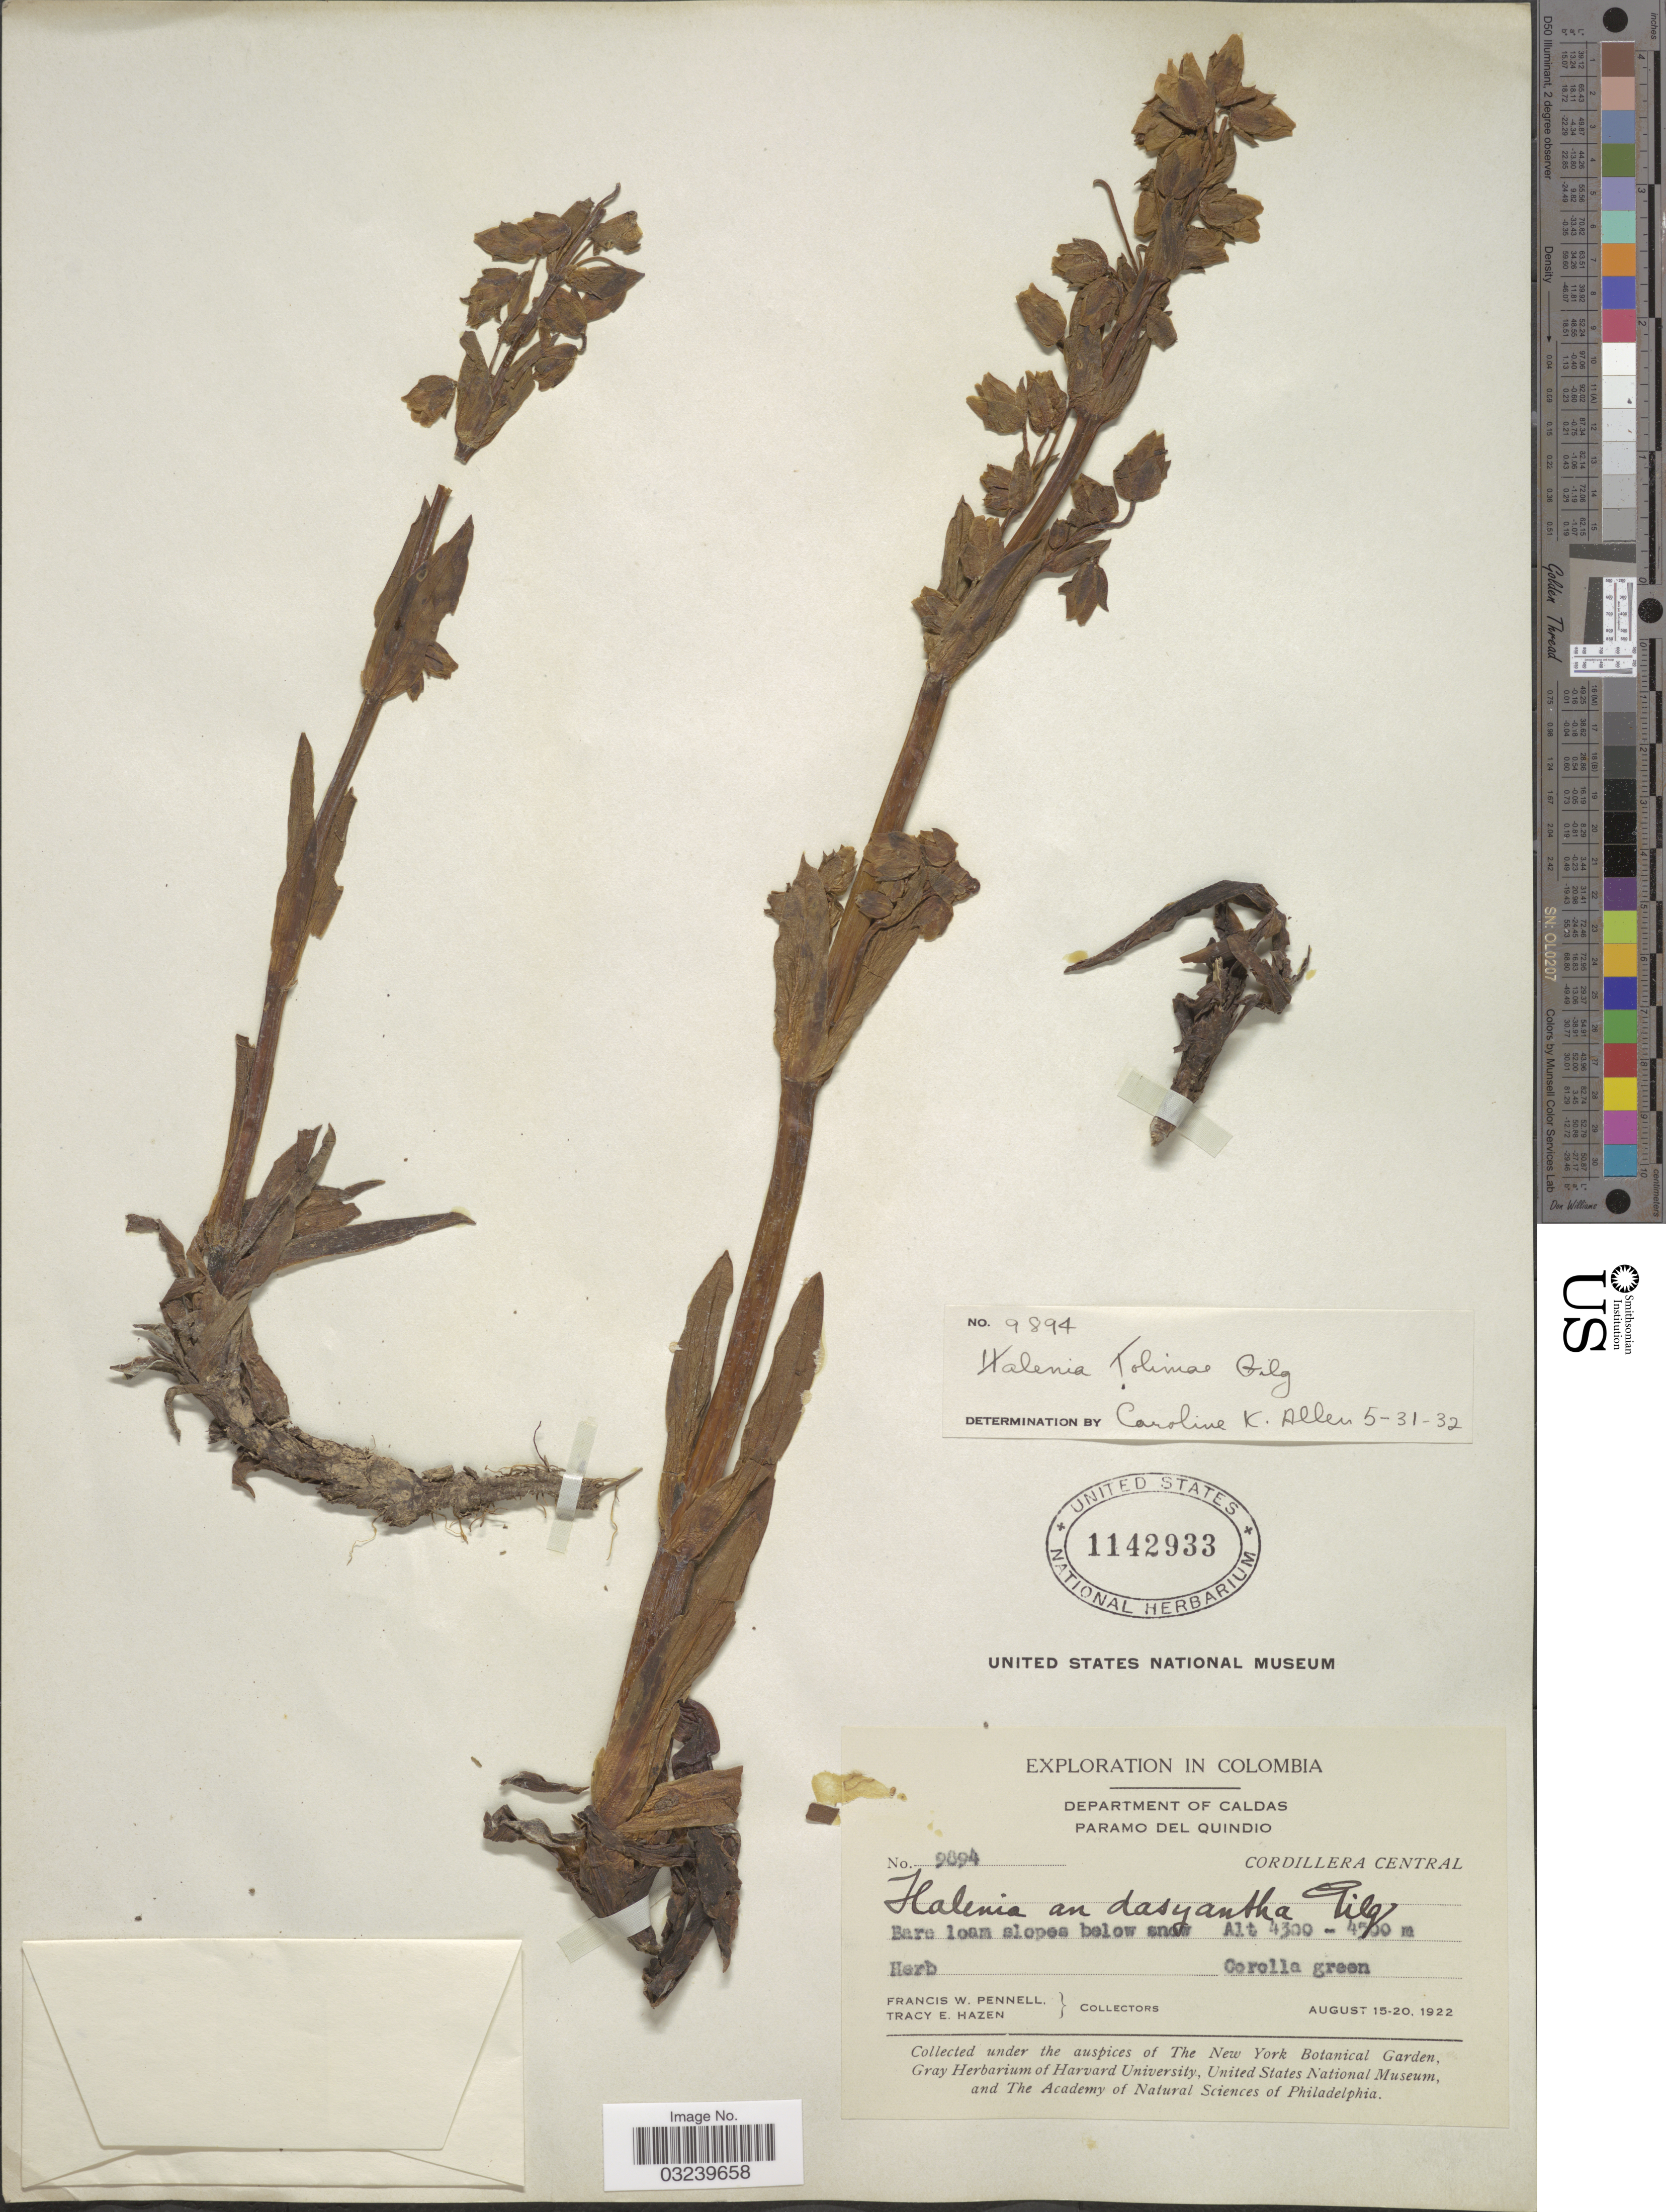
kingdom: Plantae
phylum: Tracheophyta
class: Magnoliopsida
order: Gentianales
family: Gentianaceae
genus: Halenia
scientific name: Halenia tolimae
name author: Gilg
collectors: F. W. Pennell & T. E. Hazen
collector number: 9894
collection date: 1922-08-15/1922-08-20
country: Colombia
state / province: Caldas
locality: Department of Caldas, Paramo Del Quindio, Cordillera Central.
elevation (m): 4300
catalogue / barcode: US 1142933